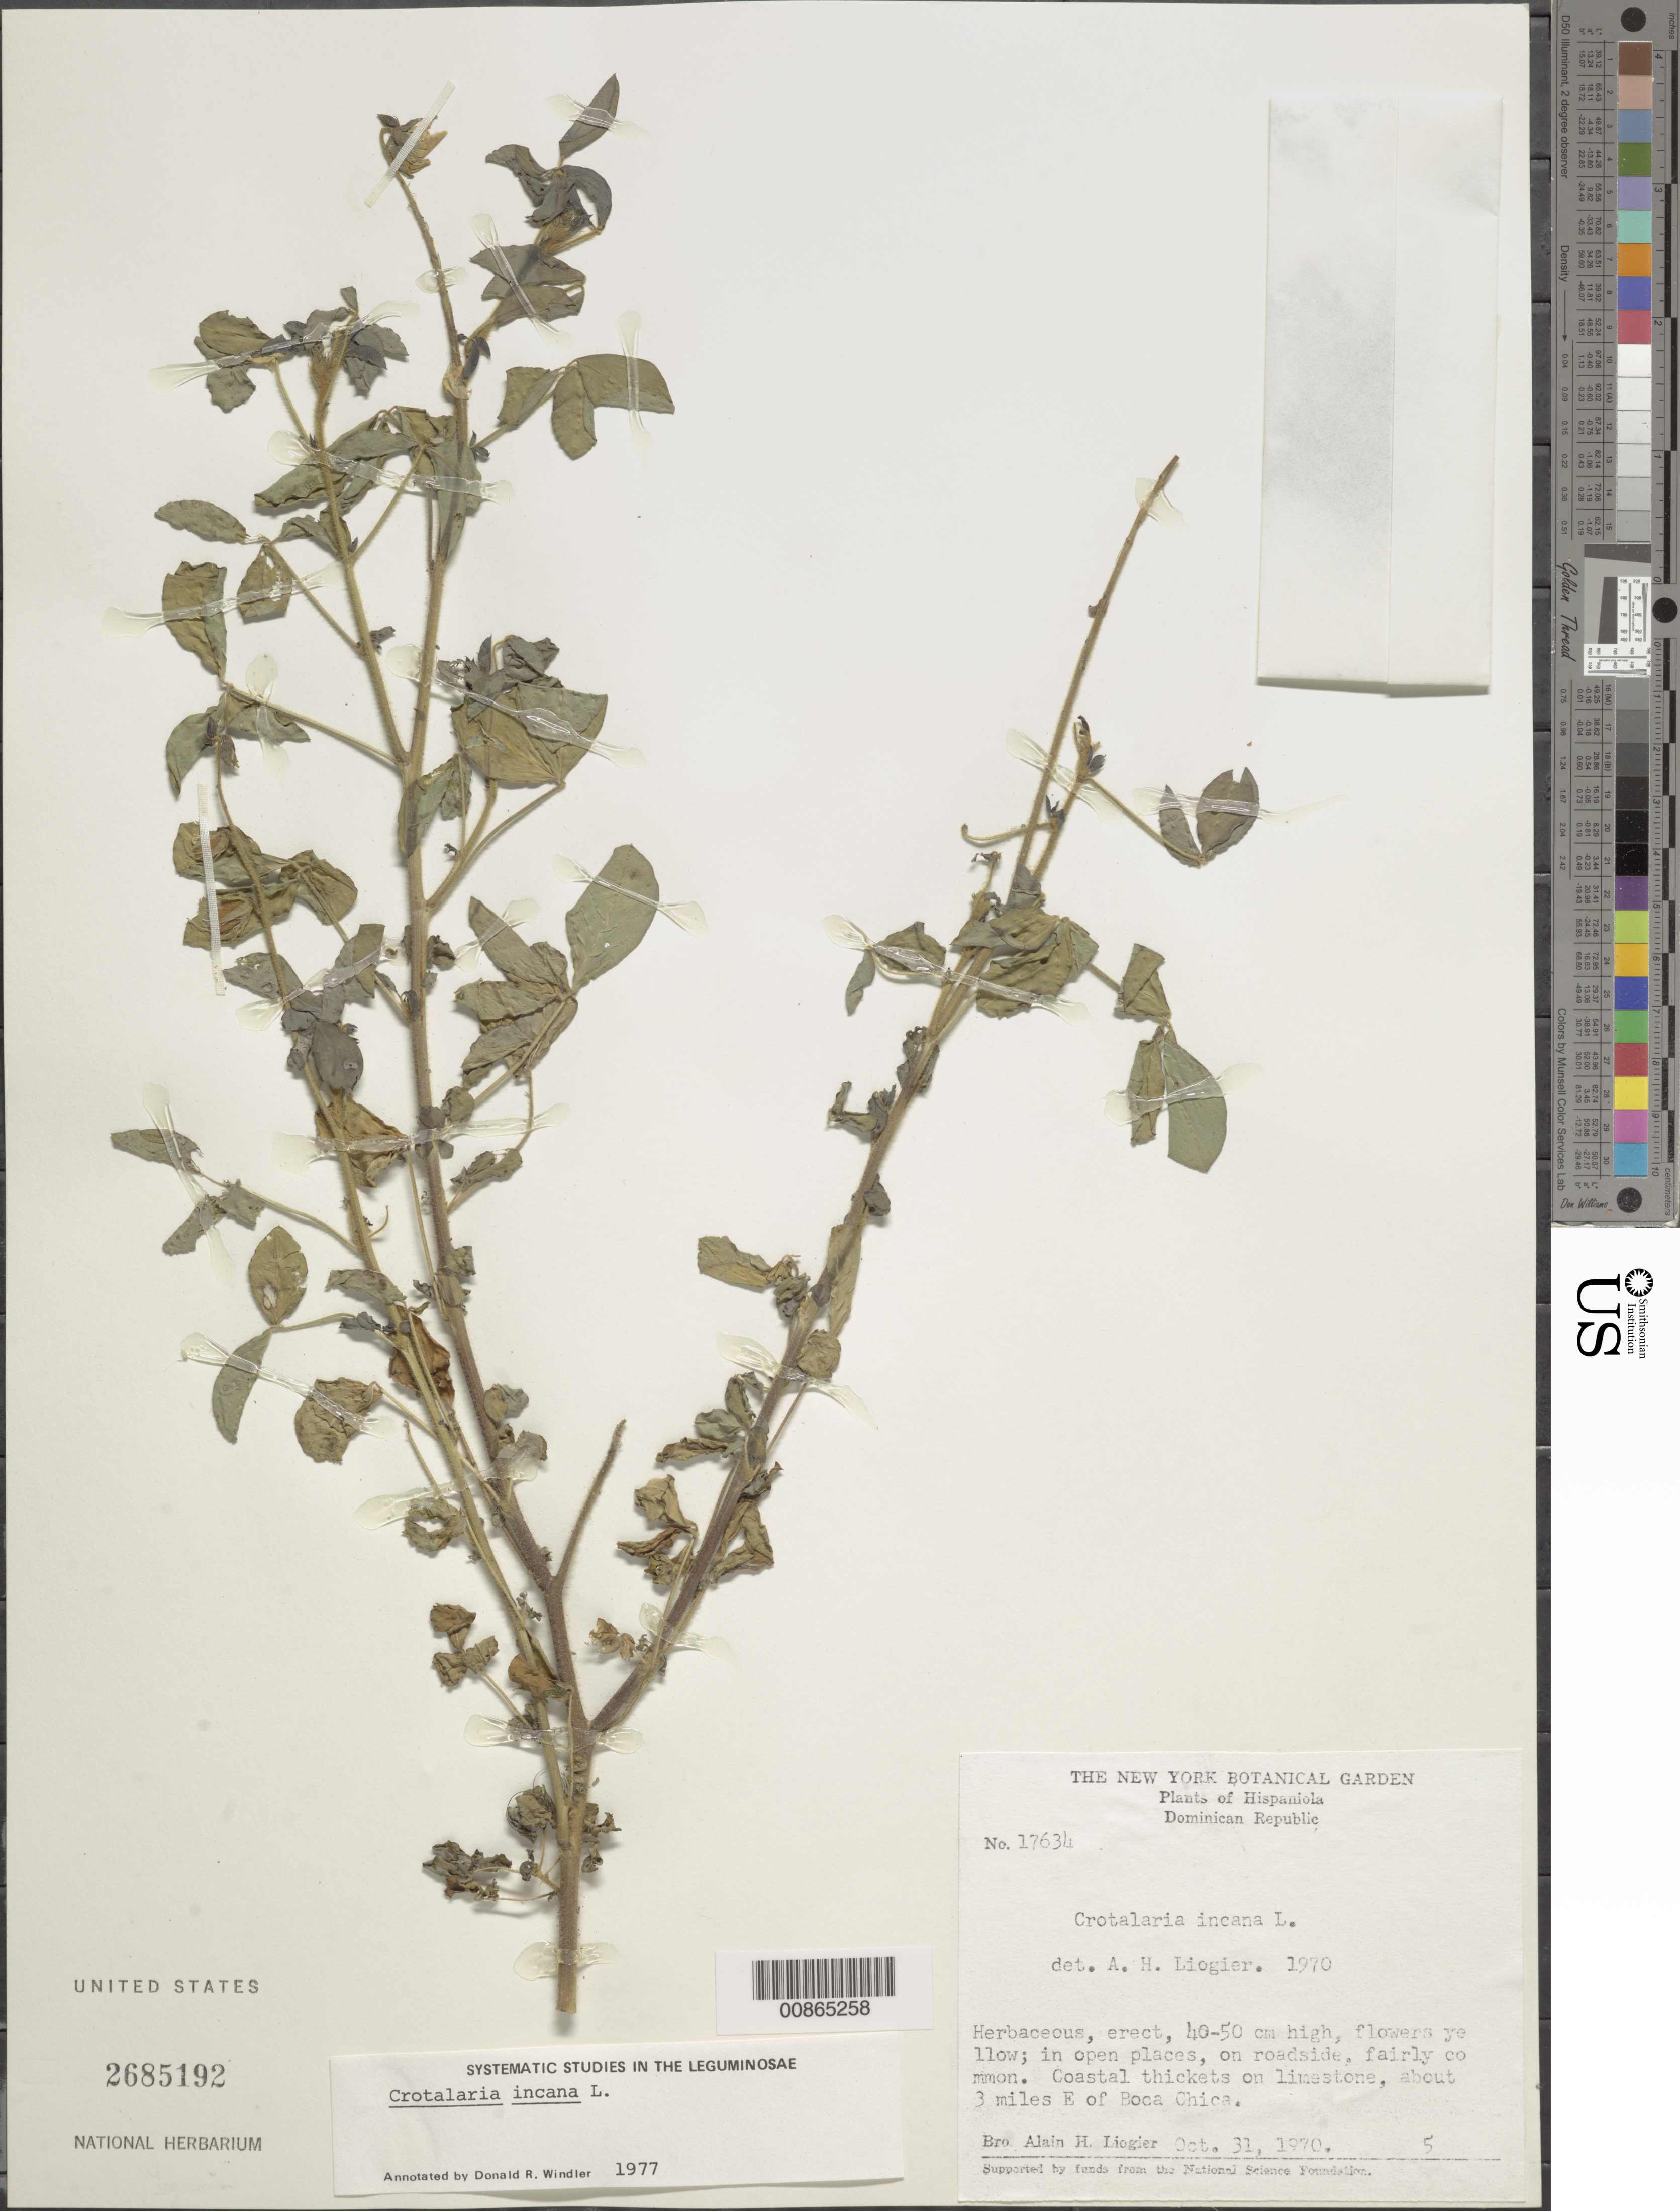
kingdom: Plantae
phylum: Tracheophyta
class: Magnoliopsida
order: Fabales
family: Fabaceae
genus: Crotalaria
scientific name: Crotalaria incana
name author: L.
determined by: Windler, D. R.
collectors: A. H. Liogier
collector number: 17634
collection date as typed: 31 Oct 1970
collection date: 1970-10-31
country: Dominican Republic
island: Hispaniola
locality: About 3 miles E of Boca Chica.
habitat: In open places, on roadside. Coastal thickets on limestone.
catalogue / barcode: US 2685192